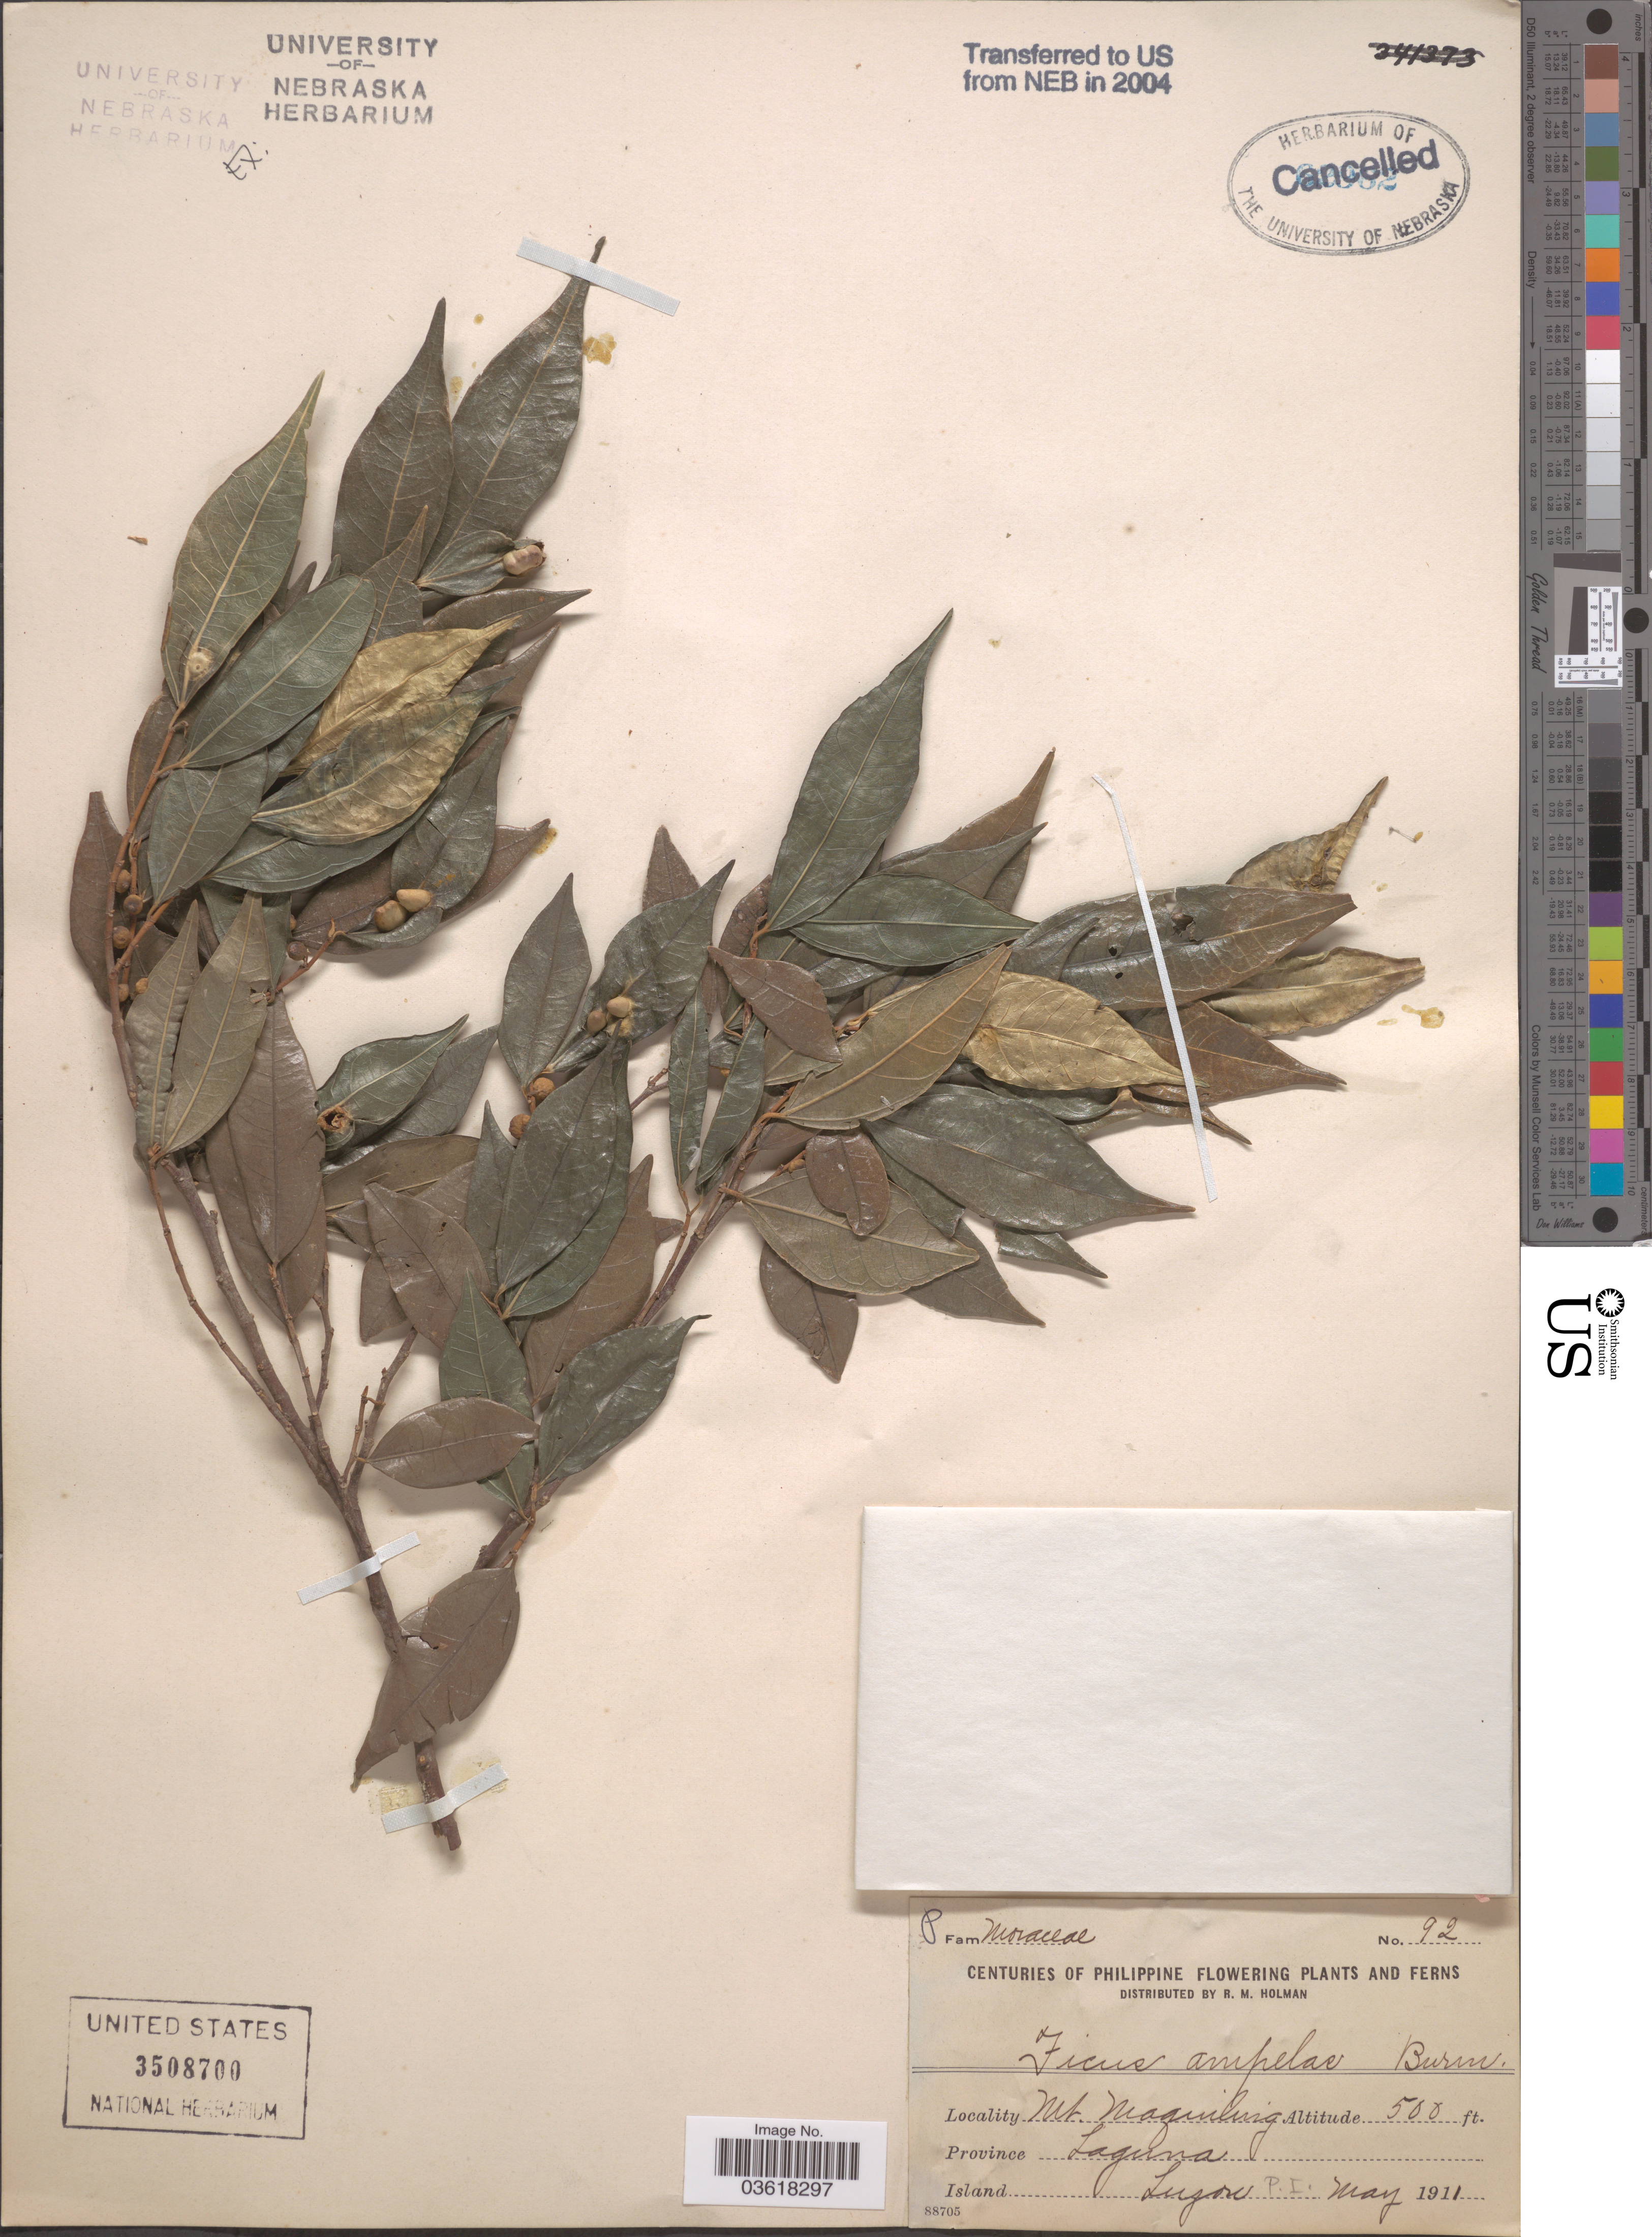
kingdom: Plantae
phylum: Tracheophyta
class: Magnoliopsida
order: Rosales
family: Moraceae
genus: Ficus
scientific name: Ficus ampelos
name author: Burm. f.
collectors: R. Holman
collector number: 92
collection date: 1911-05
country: Philippines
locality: Mt. Maquiling. Province Laguna. Island Luzon P. I.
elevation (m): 152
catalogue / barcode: US 3508700